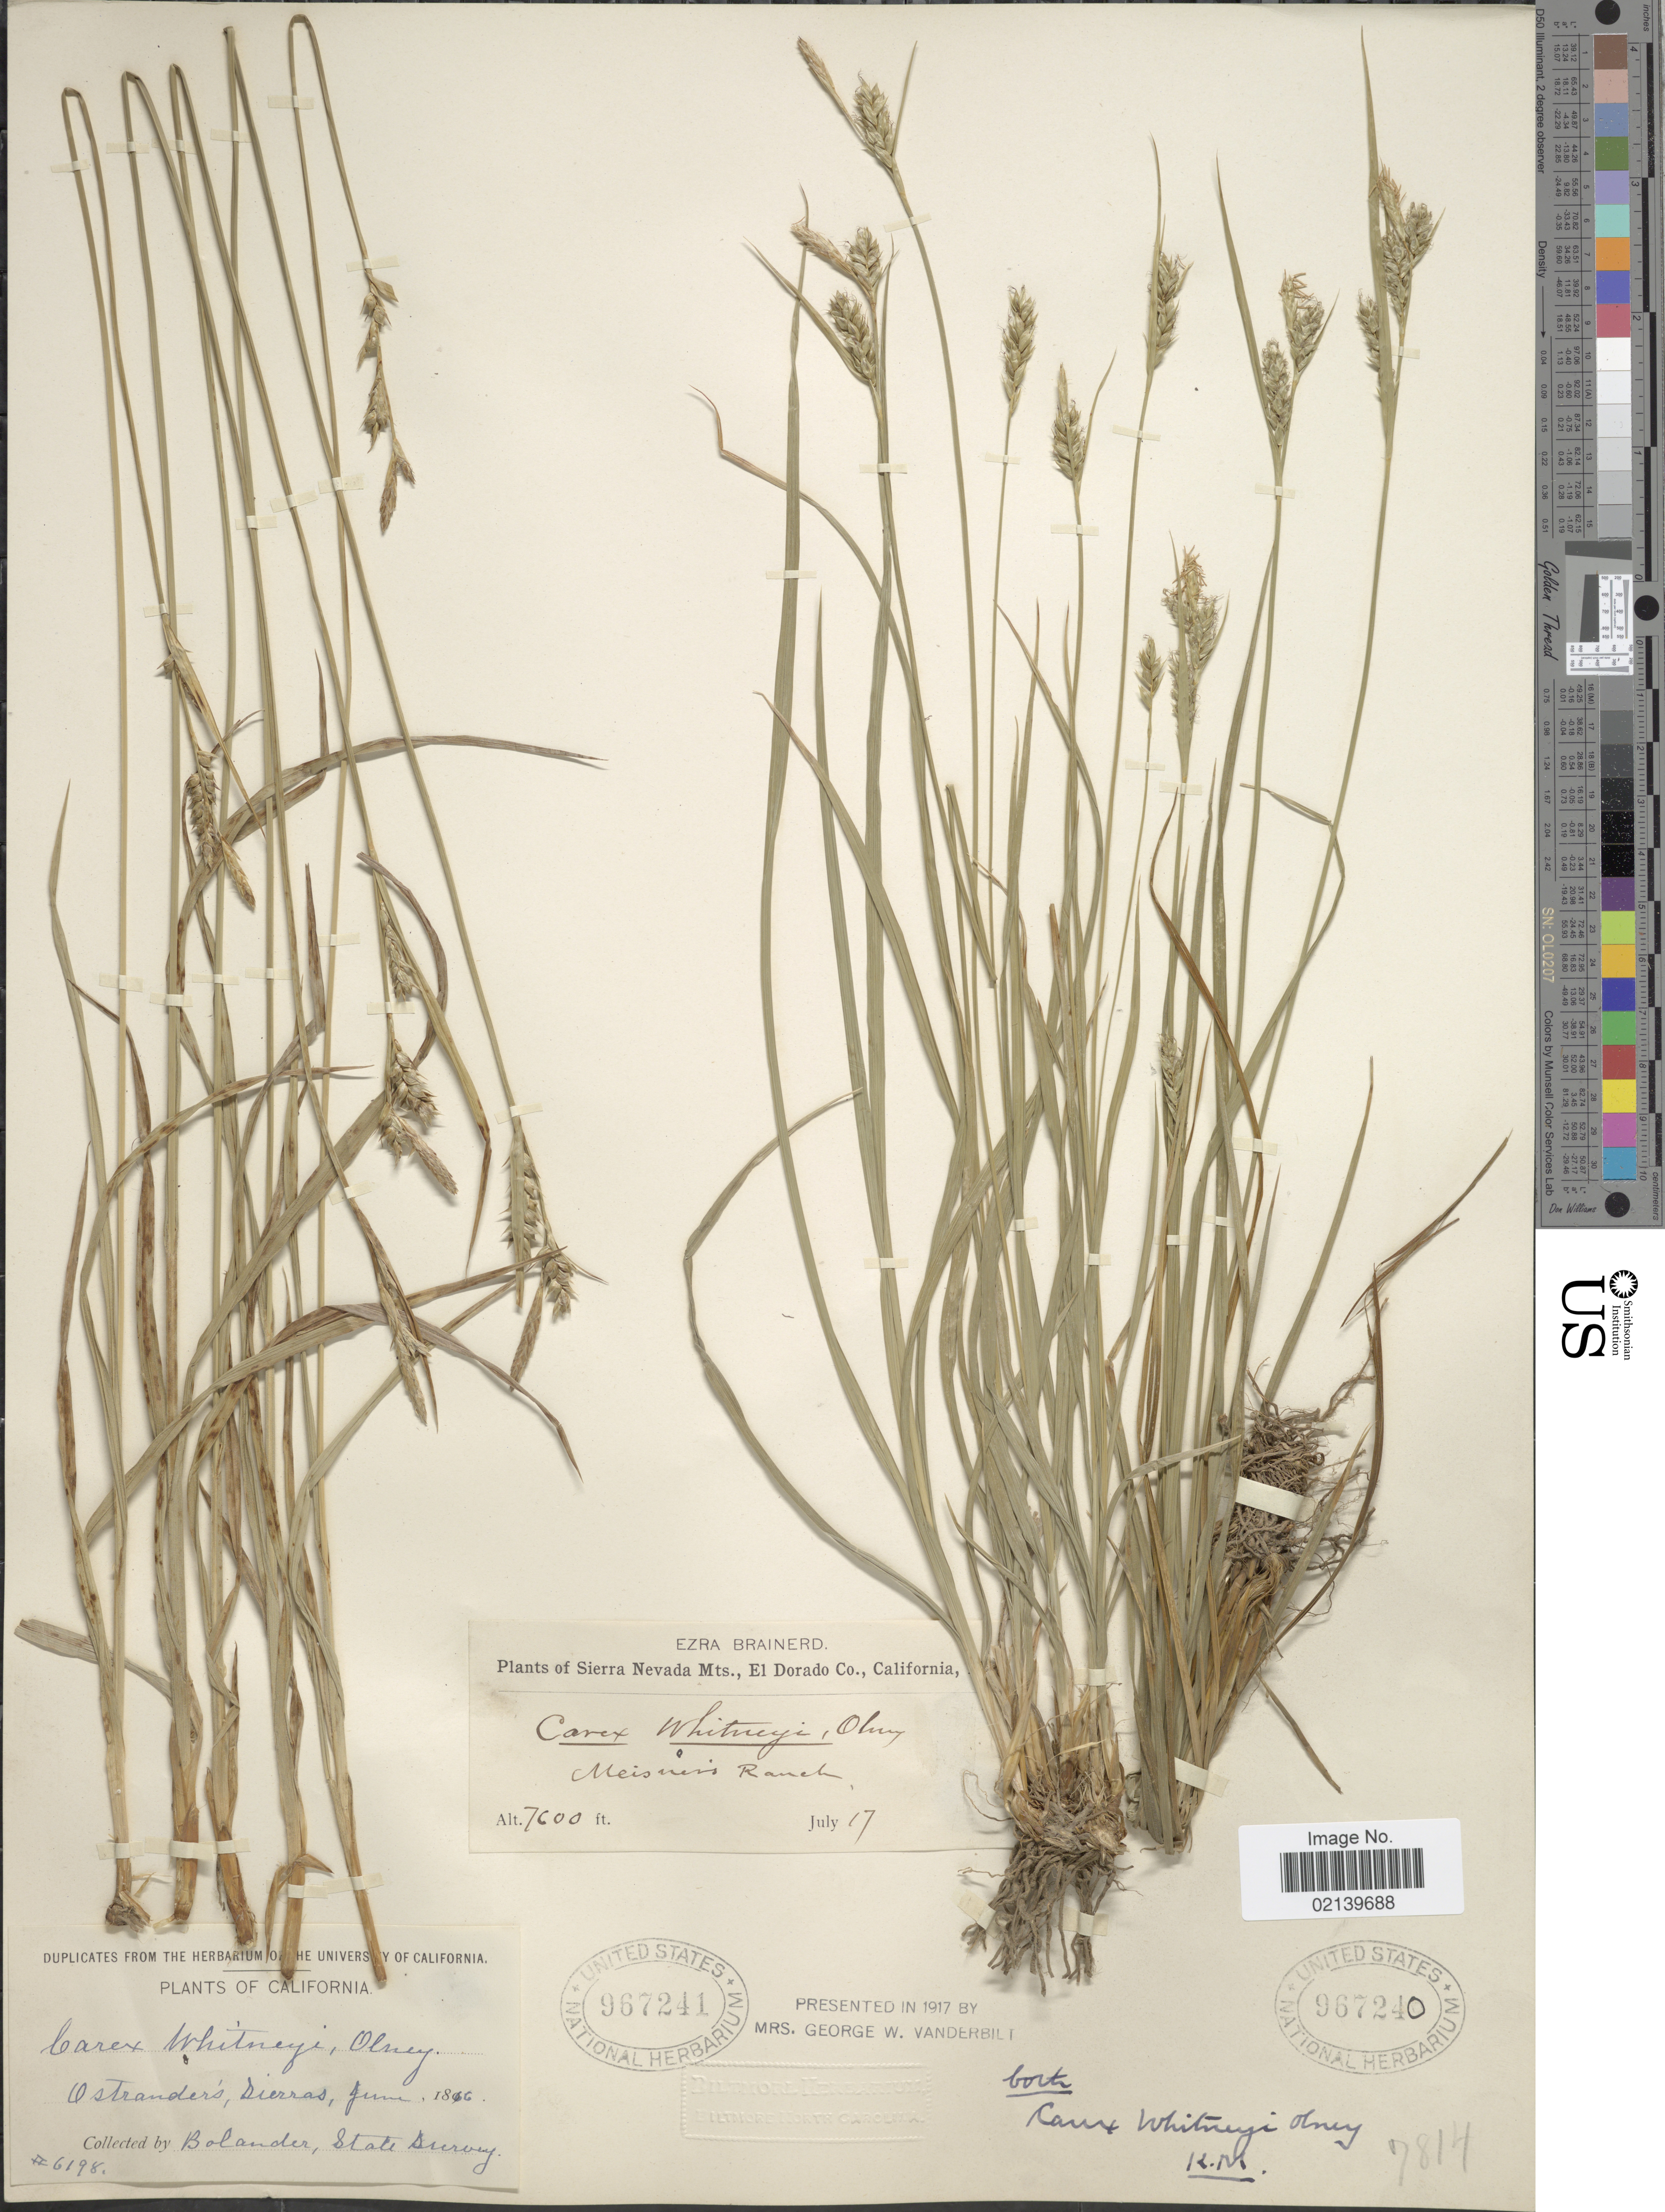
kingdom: Plantae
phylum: Tracheophyta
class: Liliopsida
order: Poales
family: Cyperaceae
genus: Carex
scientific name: Carex whitneyi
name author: Olney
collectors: E. Brainerd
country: United States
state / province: California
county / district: El Dorado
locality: Sierra Nevada Mts., El Dorado Co., Meisner's Ranch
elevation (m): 2316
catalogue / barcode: US 967240-2